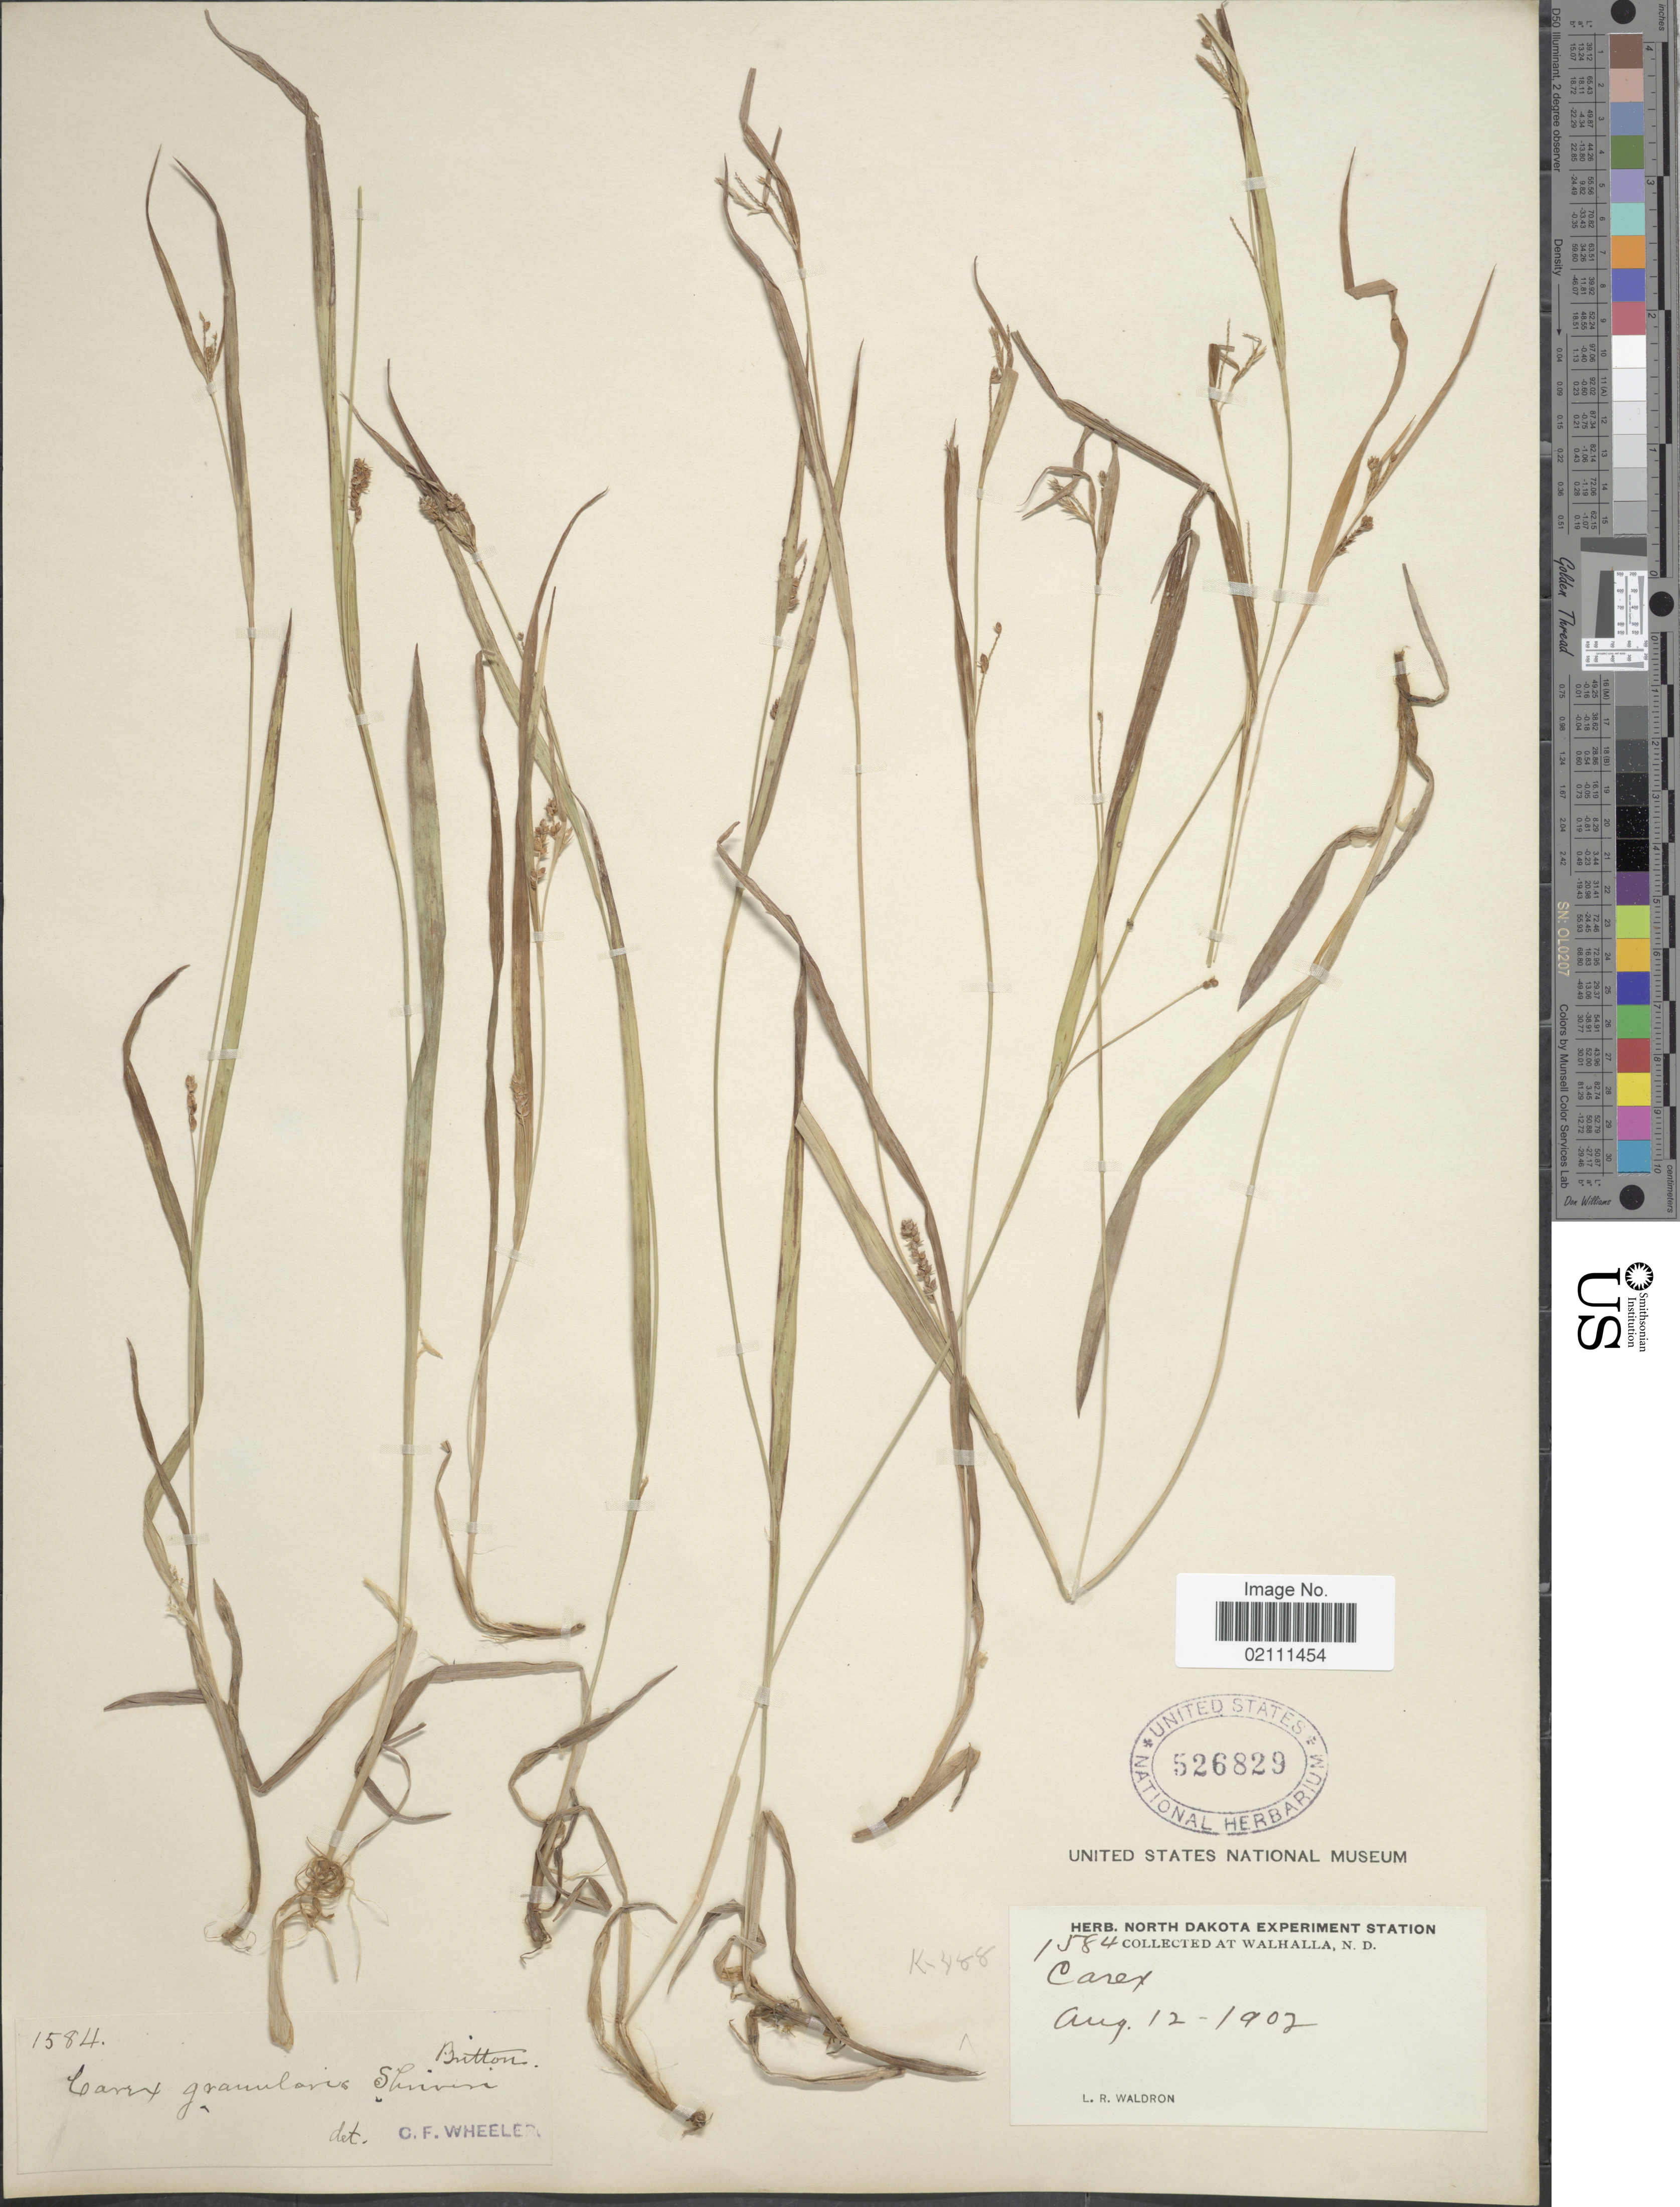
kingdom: Plantae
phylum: Tracheophyta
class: Liliopsida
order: Poales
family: Cyperaceae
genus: Carex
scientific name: Carex granularis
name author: Muhl. ex Willd.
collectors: L. Waldron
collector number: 1584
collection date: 1902-08-12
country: United States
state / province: North Dakota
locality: Walhalla.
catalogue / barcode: US 526829